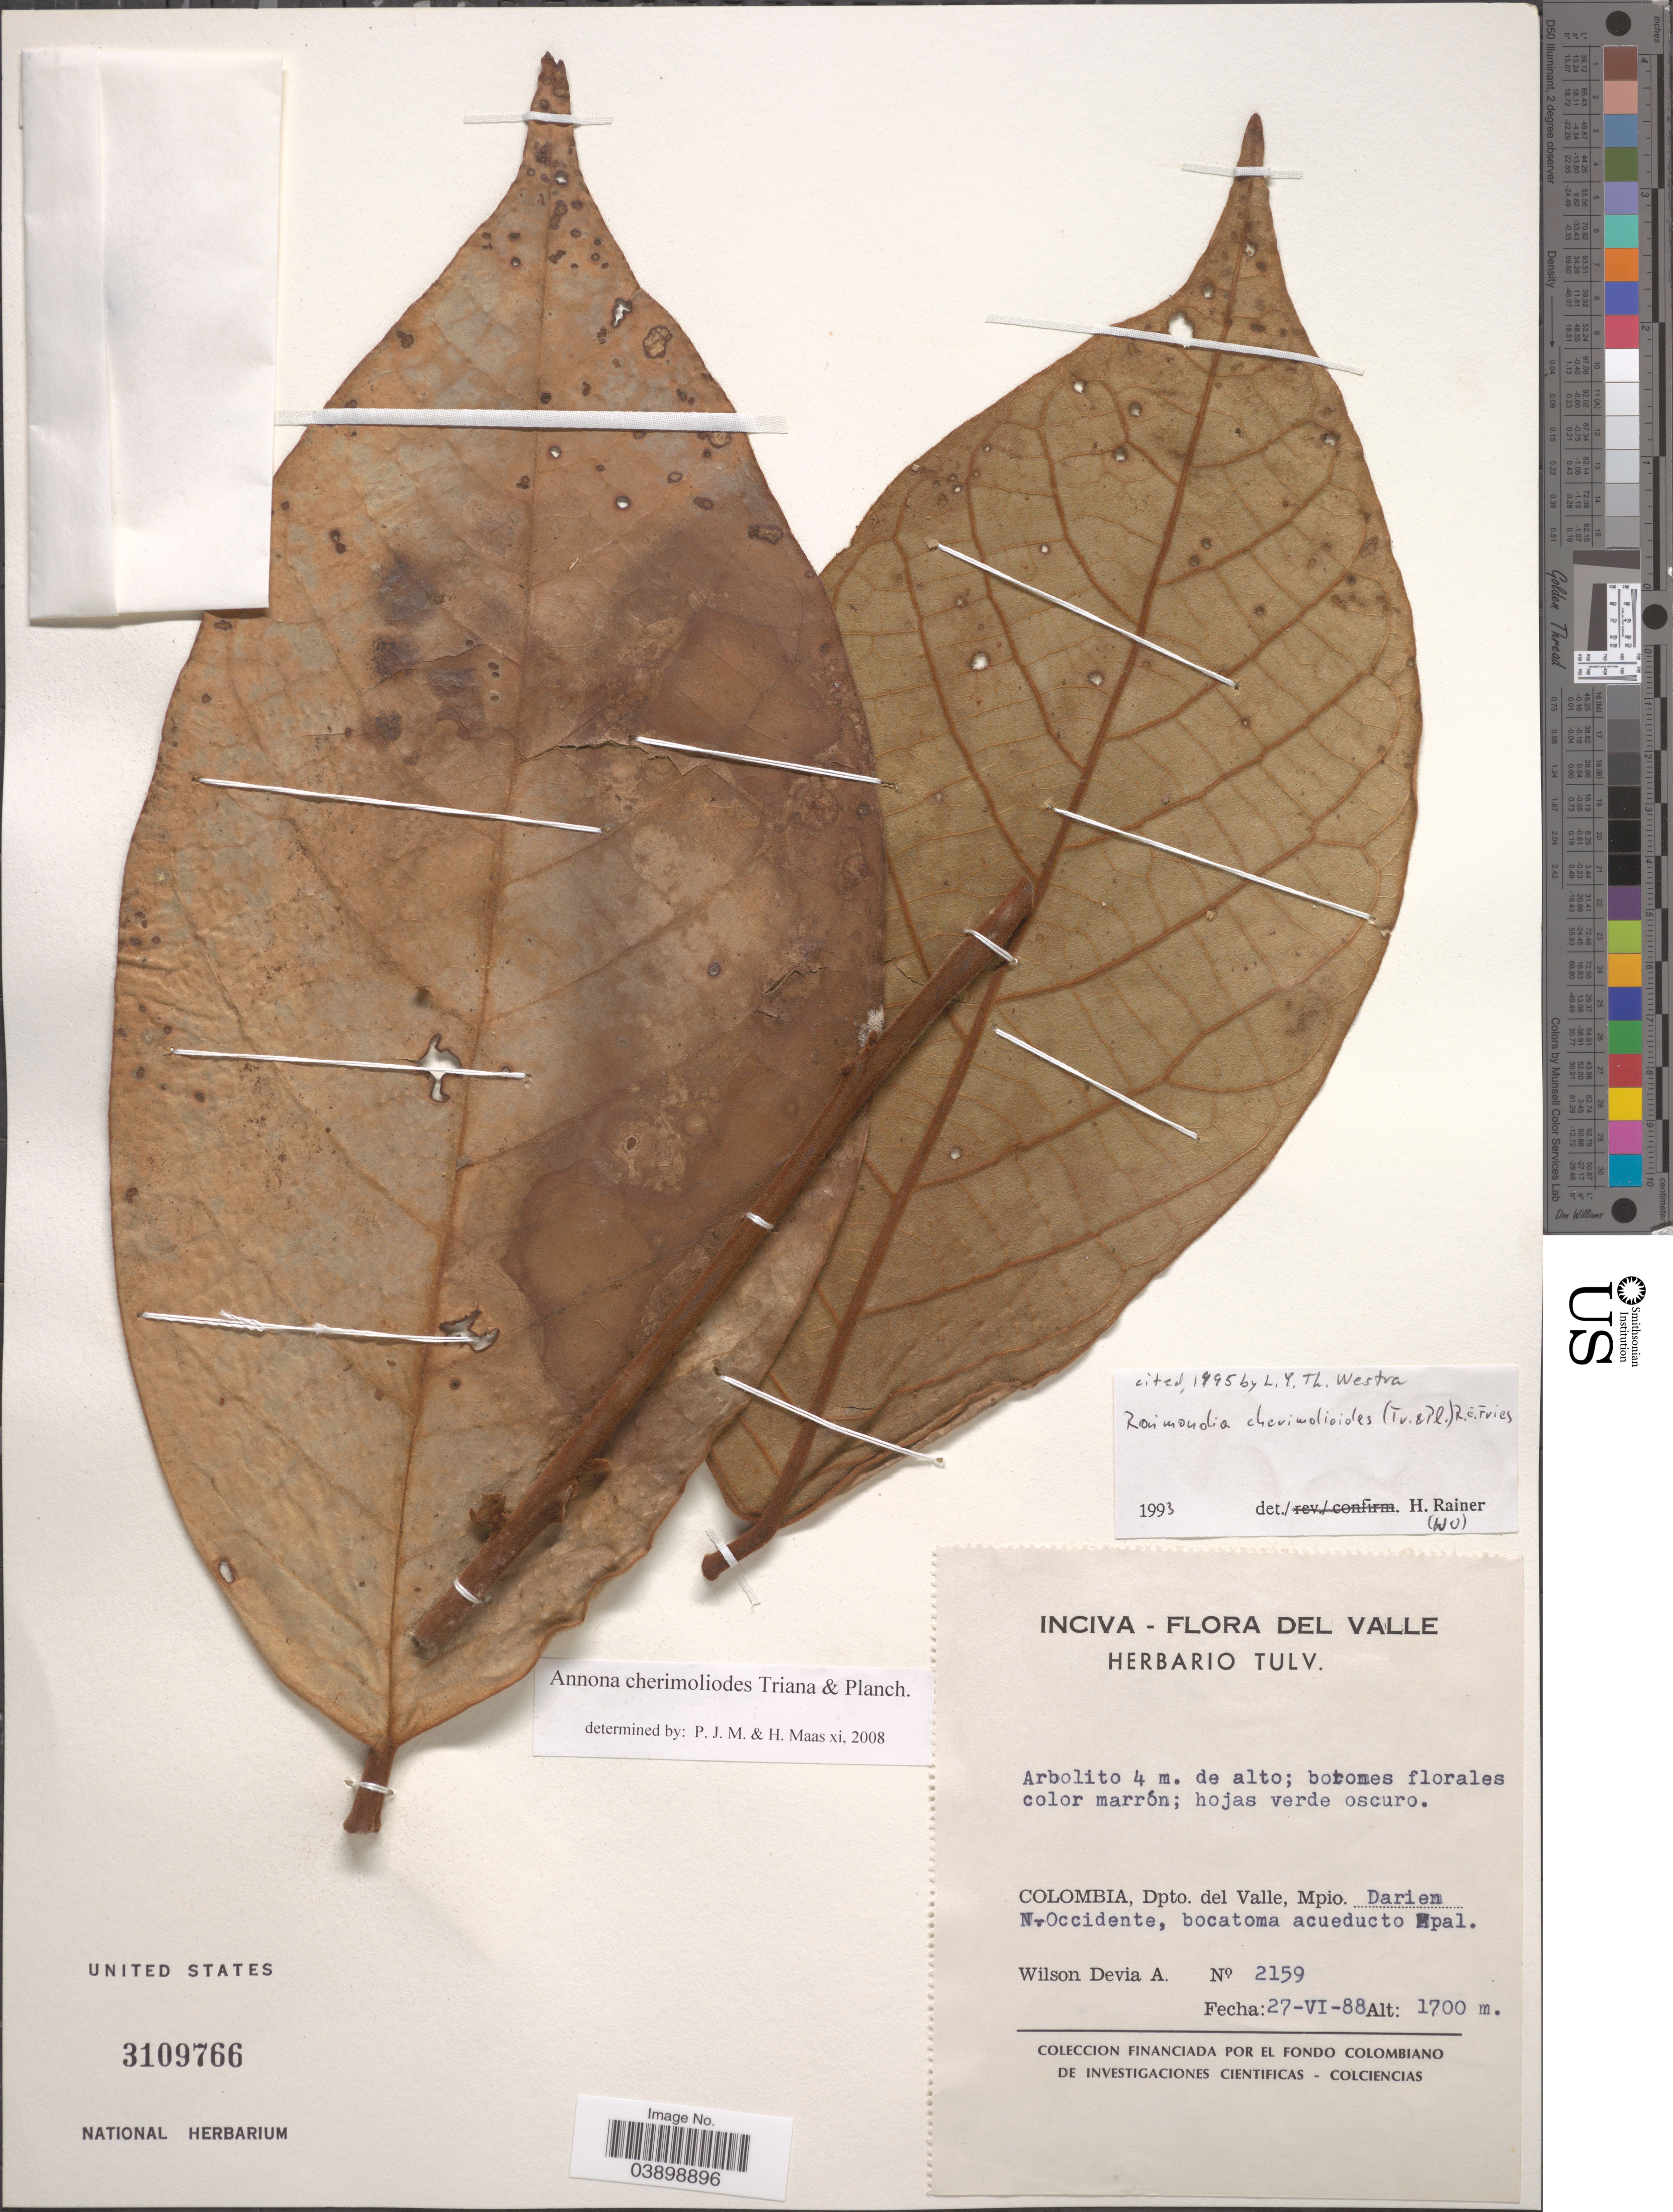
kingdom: Plantae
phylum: Tracheophyta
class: Magnoliopsida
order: Magnoliales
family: Annonaceae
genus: Annona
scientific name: Annona cherimola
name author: Mill.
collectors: W. Devia A.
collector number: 2159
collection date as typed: Transcribed d/m/y: 27/6/88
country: Colombia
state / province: Valle del Cauca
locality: Valle. Dpto. del Valle, Mpio. Darien. N-Occidente.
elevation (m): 1700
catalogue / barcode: US 3109766